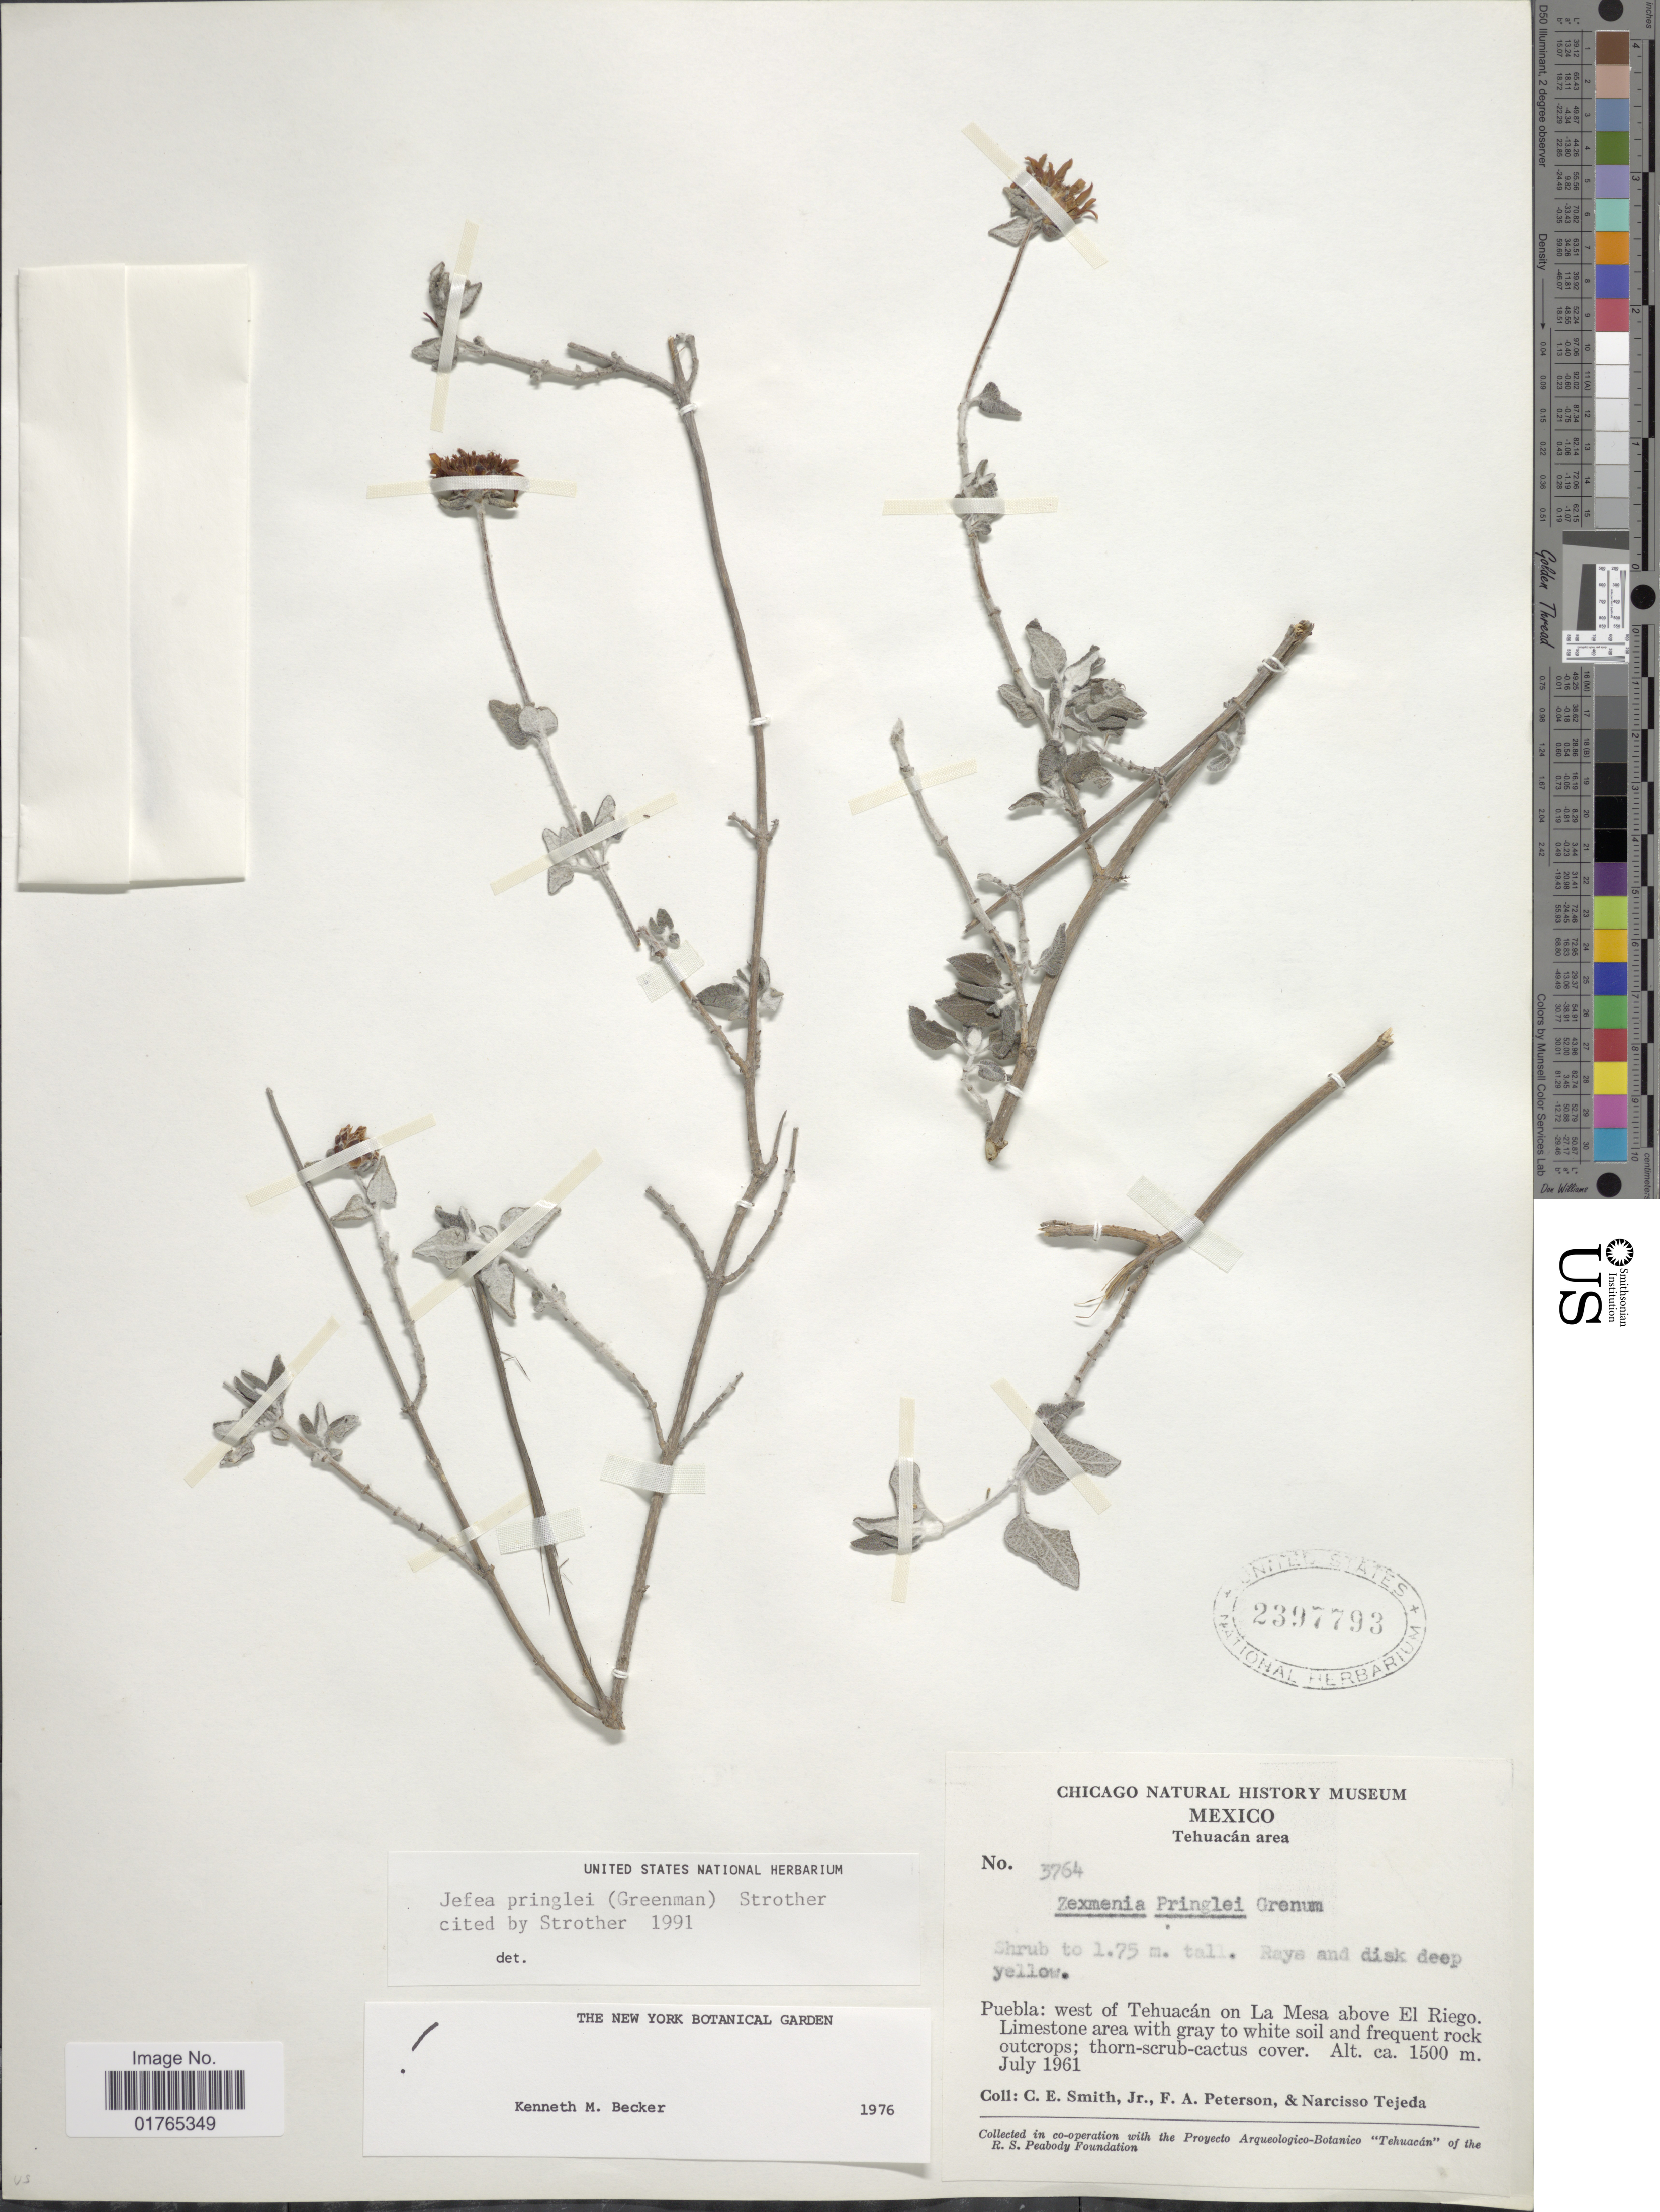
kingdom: Plantae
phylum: Tracheophyta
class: Magnoliopsida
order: Asterales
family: Asteraceae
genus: Jefea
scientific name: Jefea pringlei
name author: (Greenm.) Strother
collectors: C. E. Smith Jr., F. A. Peterson & N. Tejeda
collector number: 3764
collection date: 1961-07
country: Mexico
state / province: Puebla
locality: West of Tehuacán on La Mesa above El Riego, limestone area with gray white soil and frequent rock outcrops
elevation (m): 1500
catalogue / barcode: US 2397793